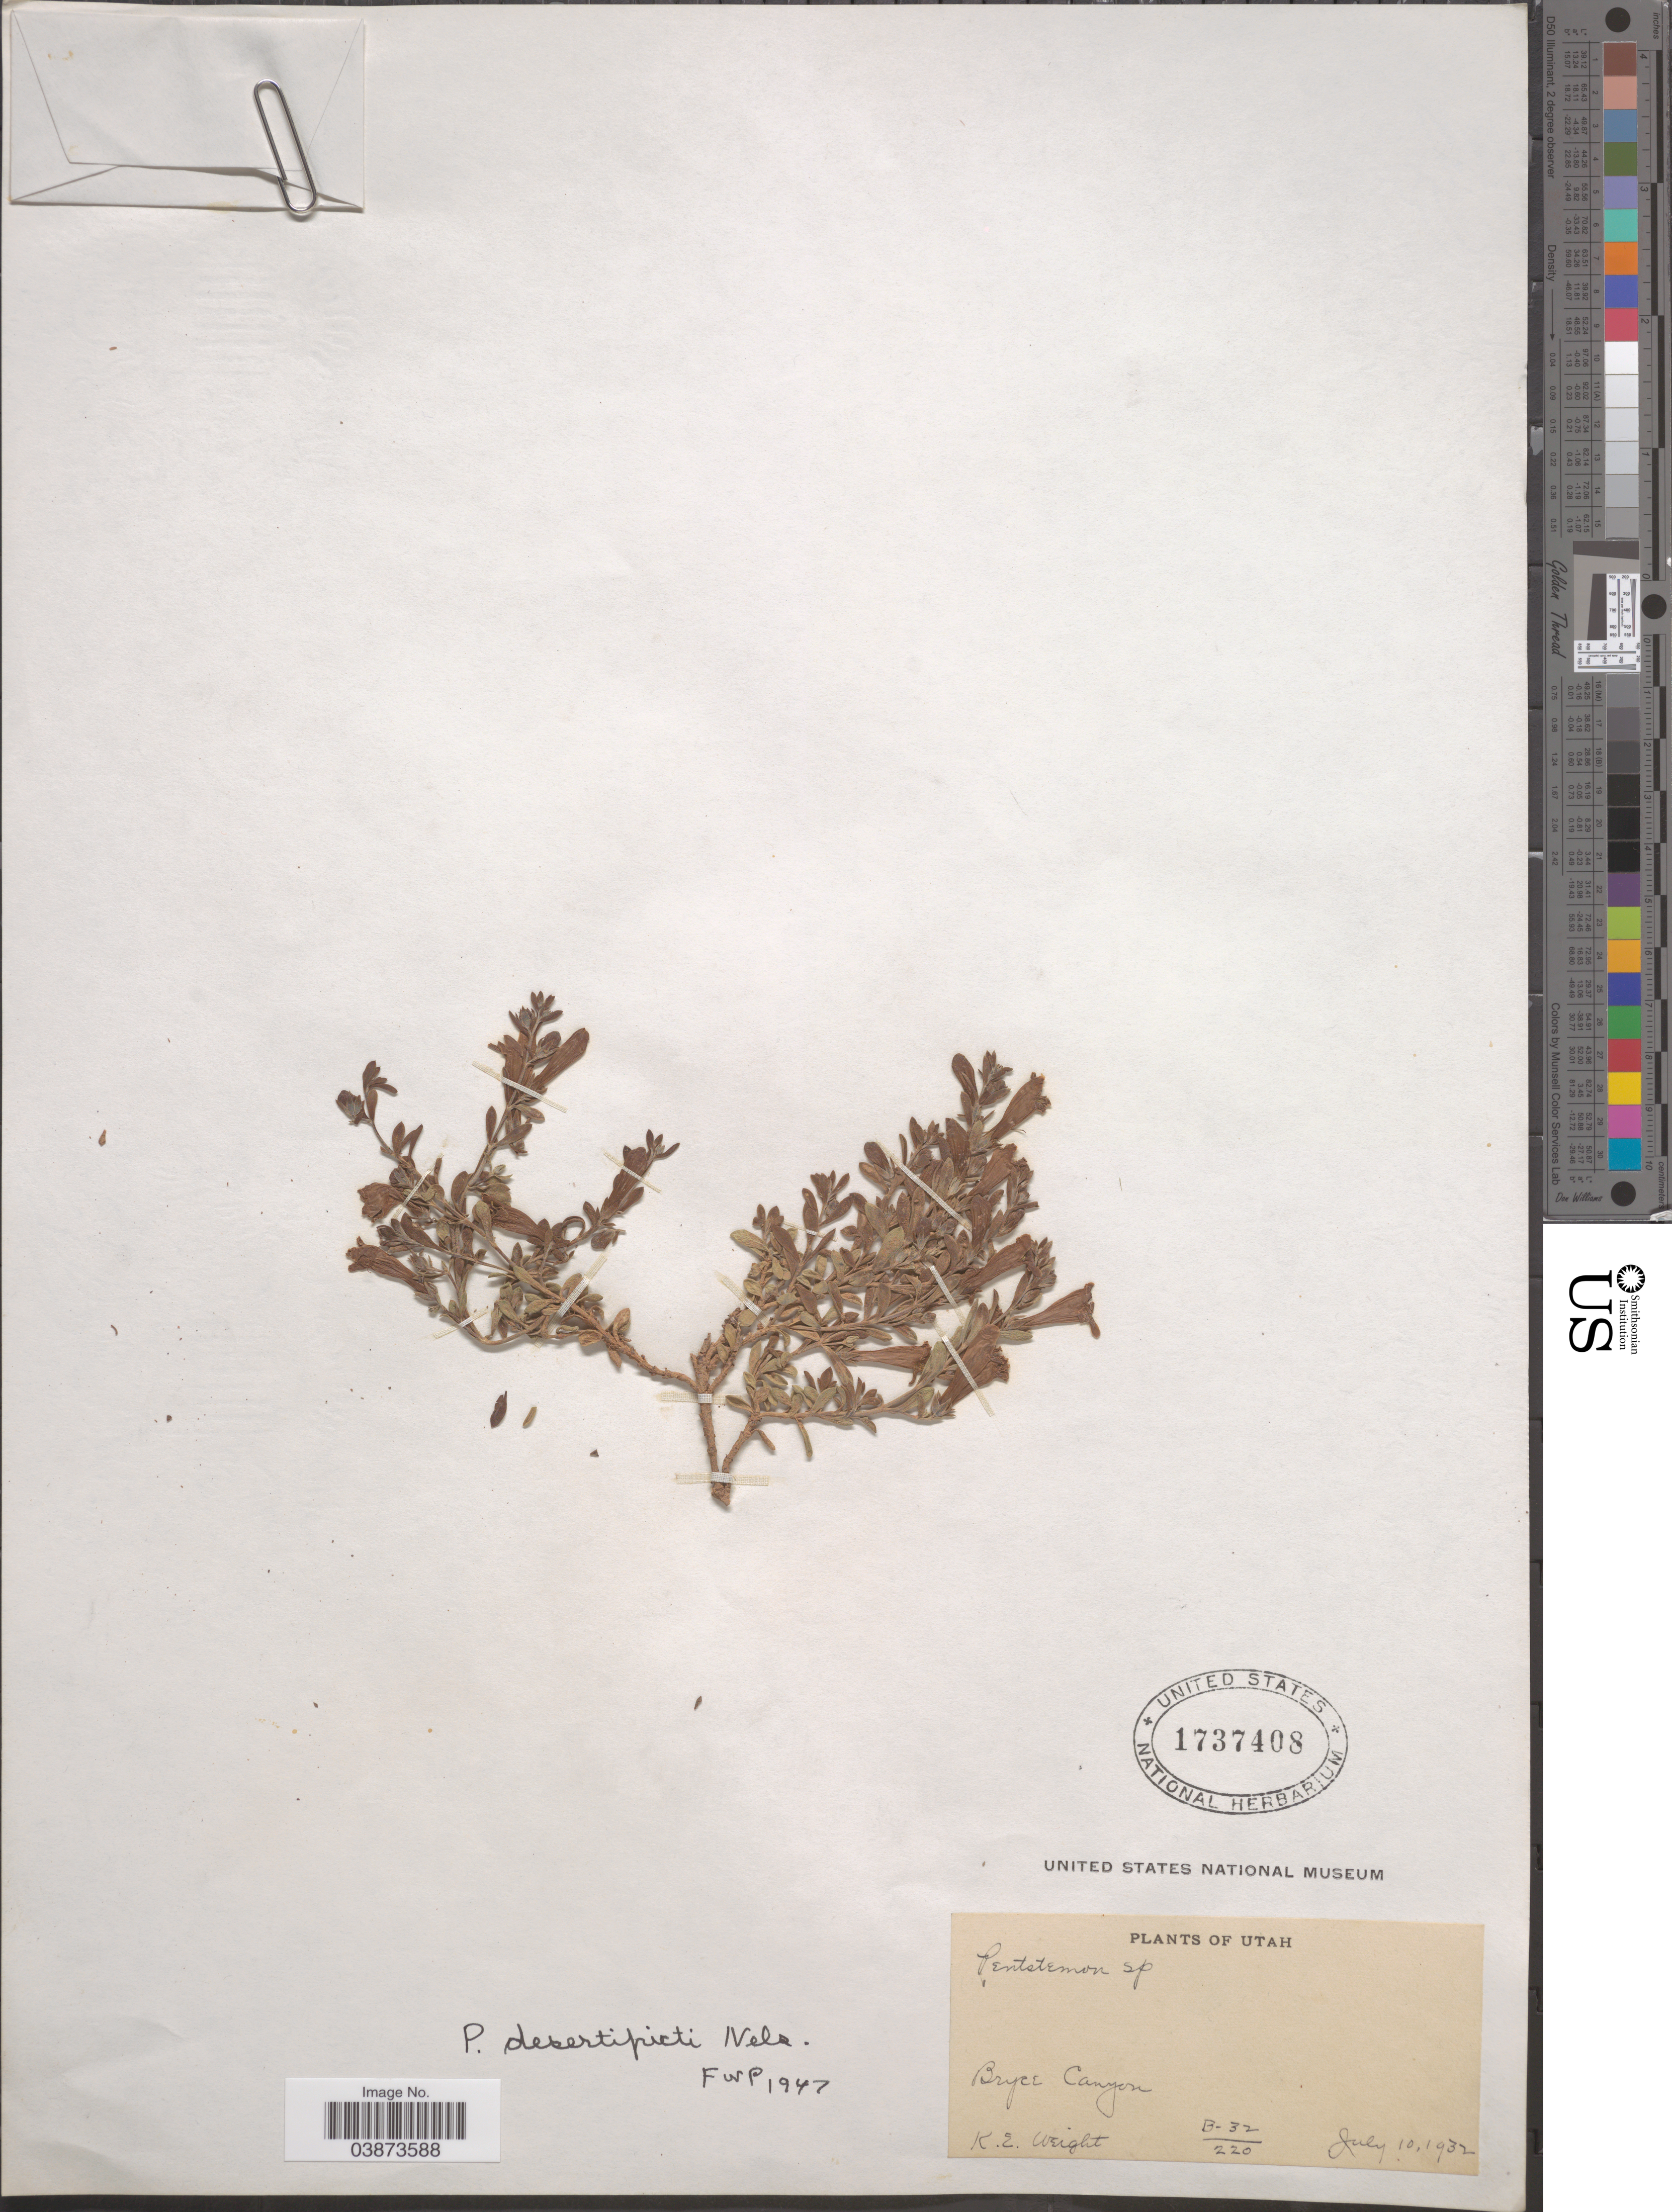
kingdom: Plantae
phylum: Tracheophyta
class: Magnoliopsida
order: Lamiales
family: Plantaginaceae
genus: Penstemon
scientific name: Penstemon caespitosus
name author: Nutt. ex A. Gray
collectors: K. Weight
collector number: B-32/220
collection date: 1932-07-10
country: United States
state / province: Utah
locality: Bryce Canyon.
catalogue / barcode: US 1737408